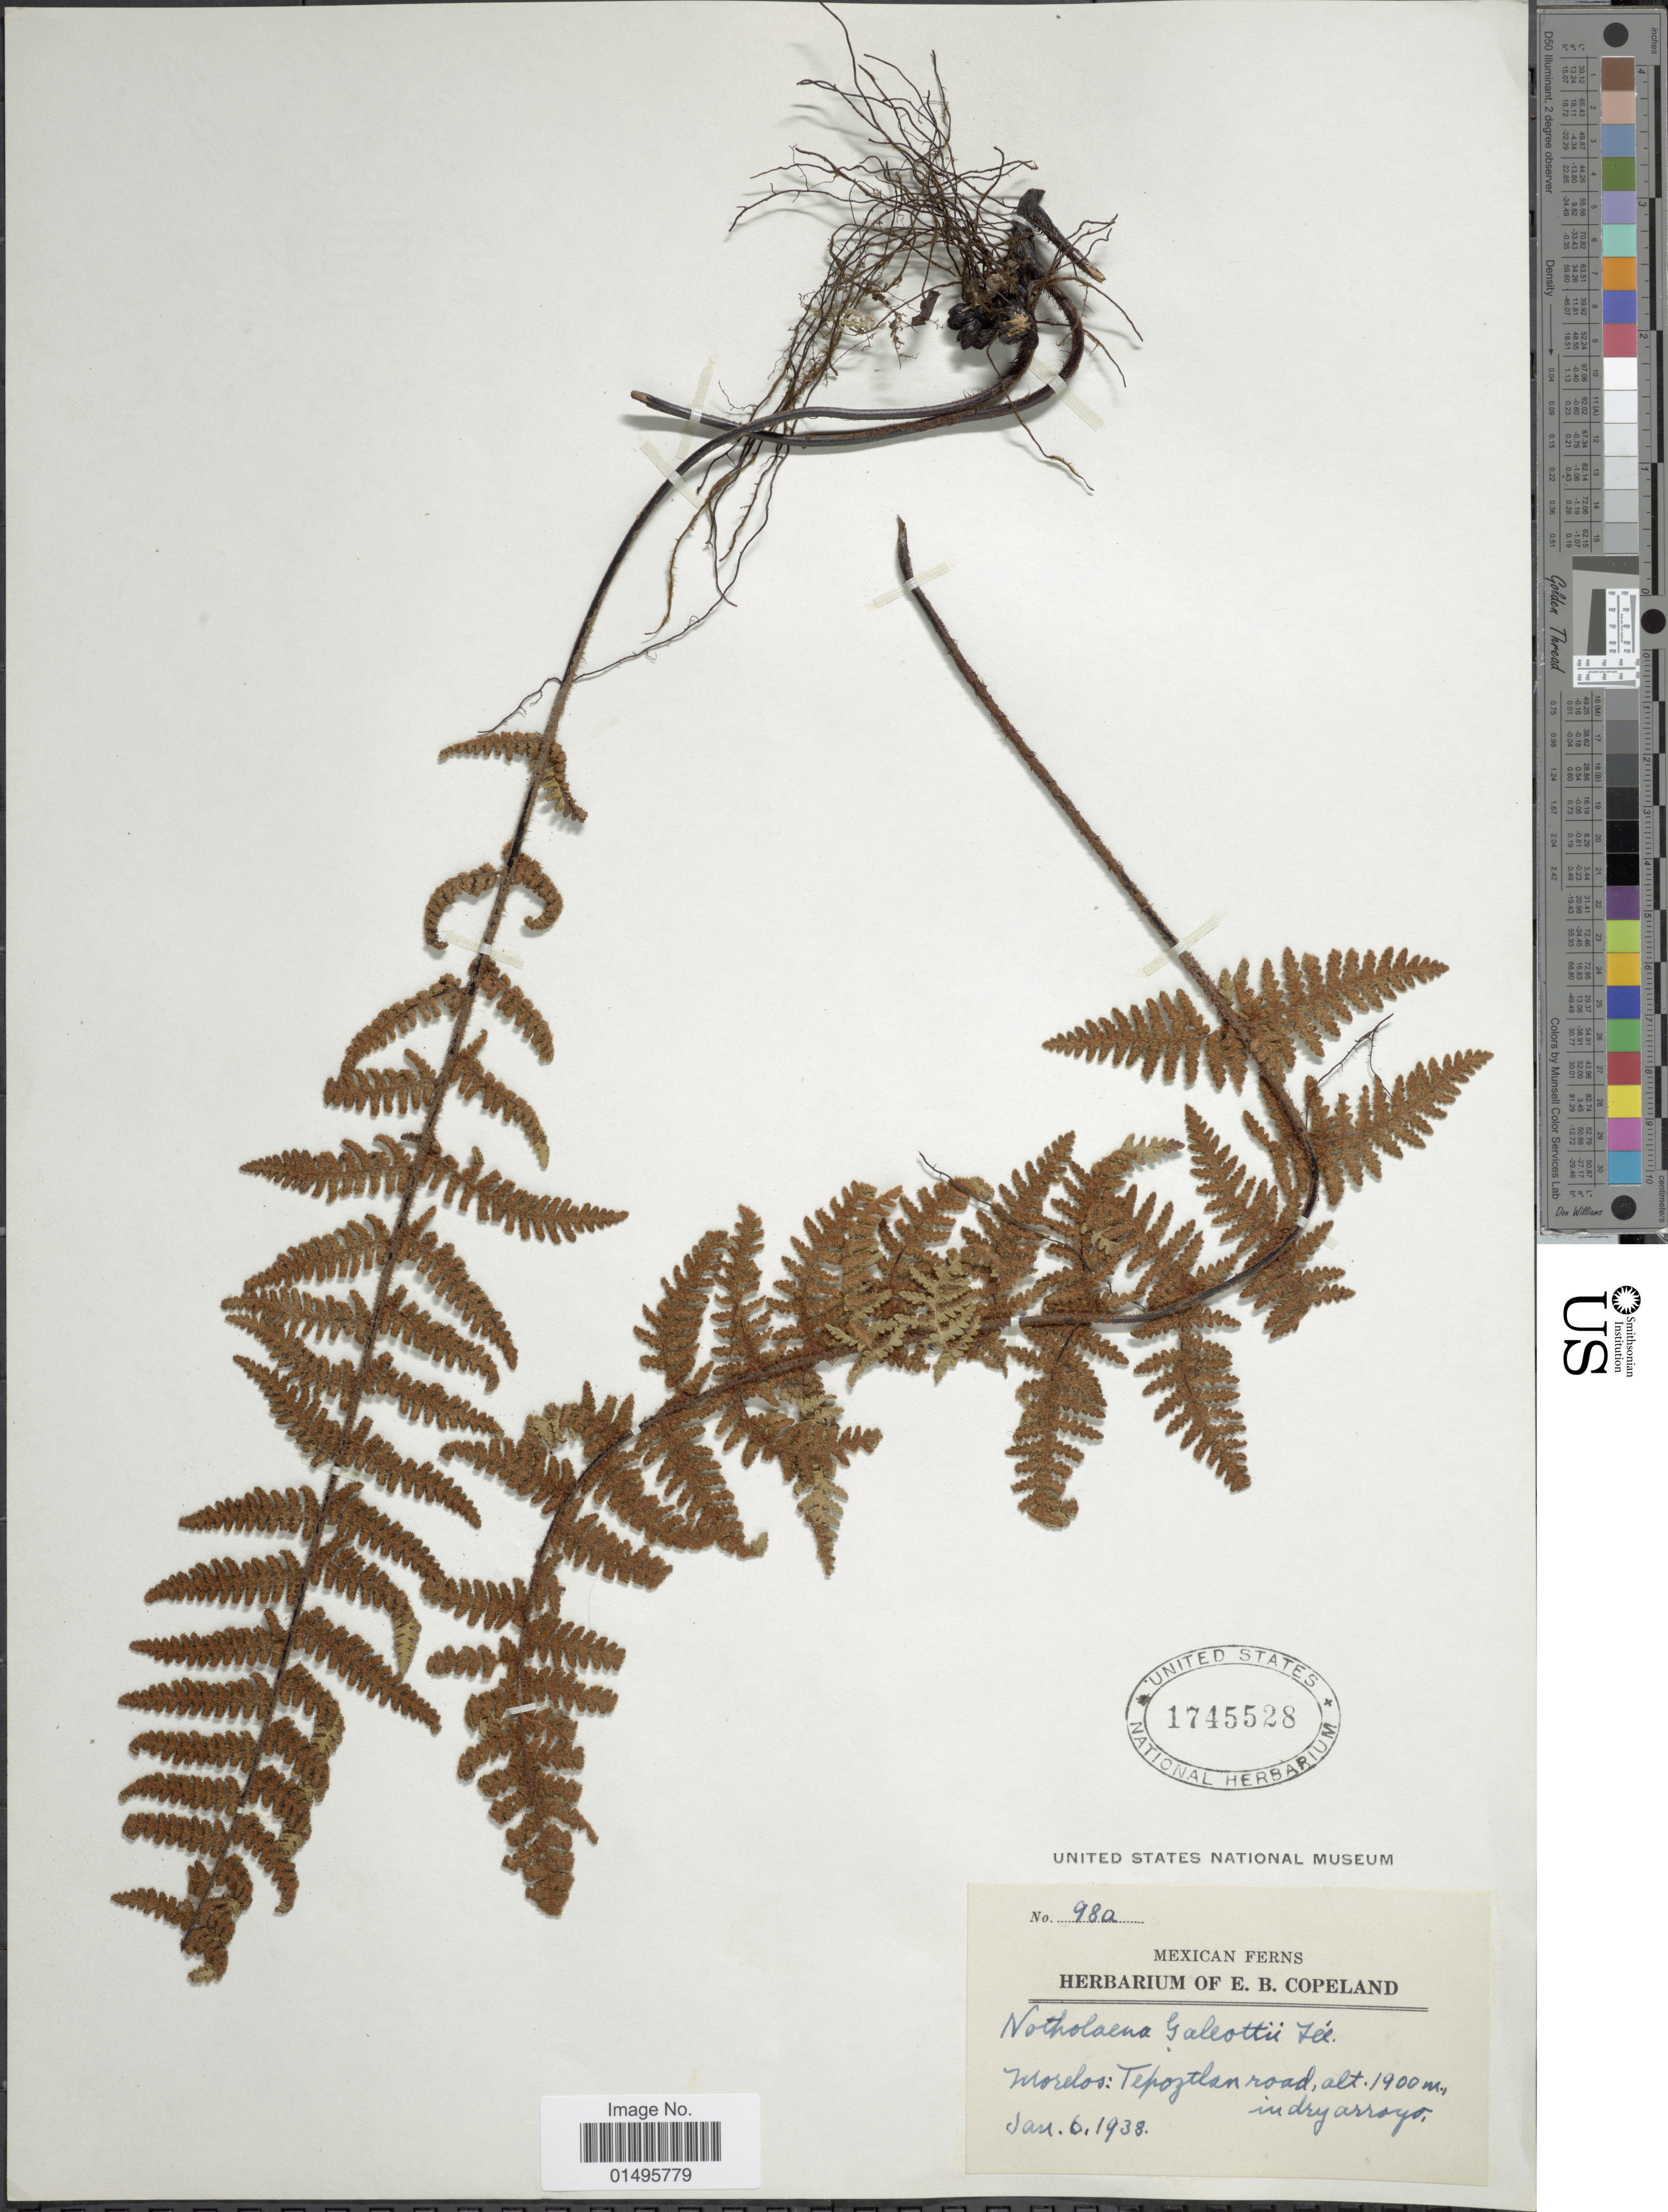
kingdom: Plantae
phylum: Tracheophyta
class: Polypodiopsida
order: Polypodiales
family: Pteridaceae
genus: Notholaena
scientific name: Notholaena galeottii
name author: Fée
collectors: E. B. Copeland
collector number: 98a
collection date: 1938-01-06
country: Mexico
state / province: Morelos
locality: Tepostlan road, in dry arroyo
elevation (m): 1900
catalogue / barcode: US 1745528